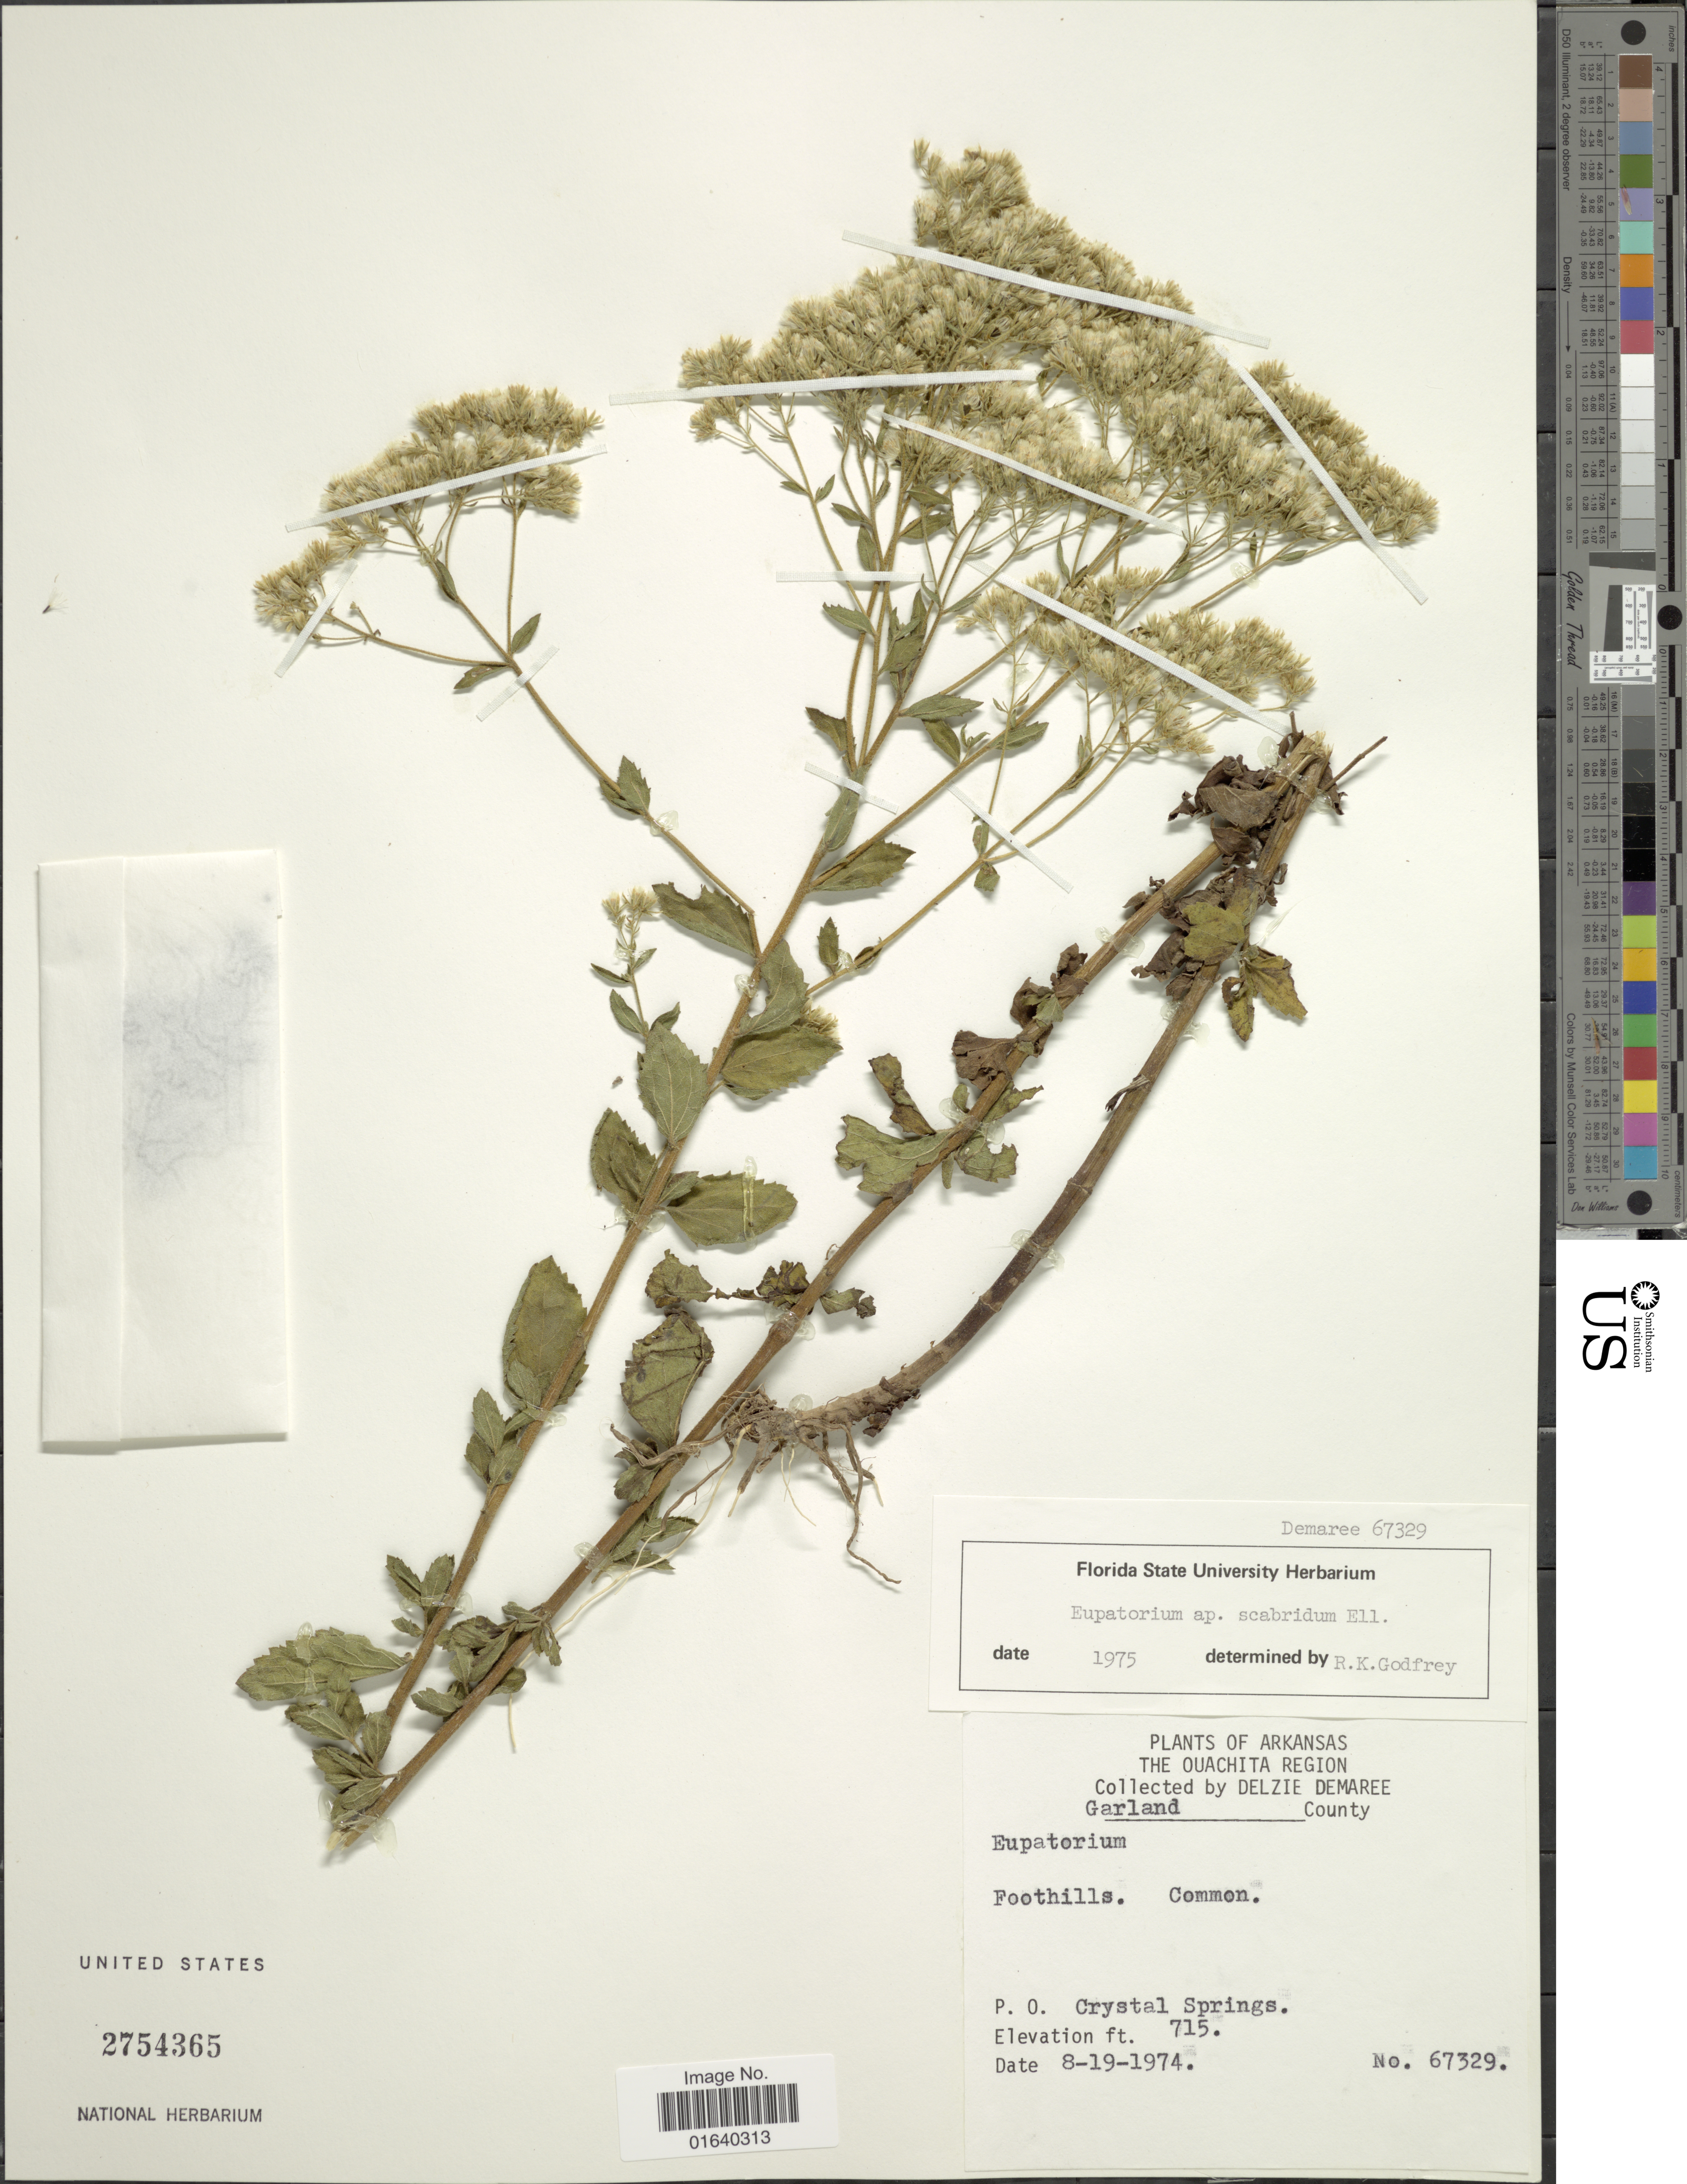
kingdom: Plantae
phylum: Tracheophyta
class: Magnoliopsida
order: Asterales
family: Asteraceae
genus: Eupatorium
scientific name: Eupatorium scabridum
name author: Elliott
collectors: D. Demaree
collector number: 67329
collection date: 1974-08-19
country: United States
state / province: Arkansas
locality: The Ouachi Region, Garland County, P.O. Crystal Springs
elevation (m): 218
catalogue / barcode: US 2754365